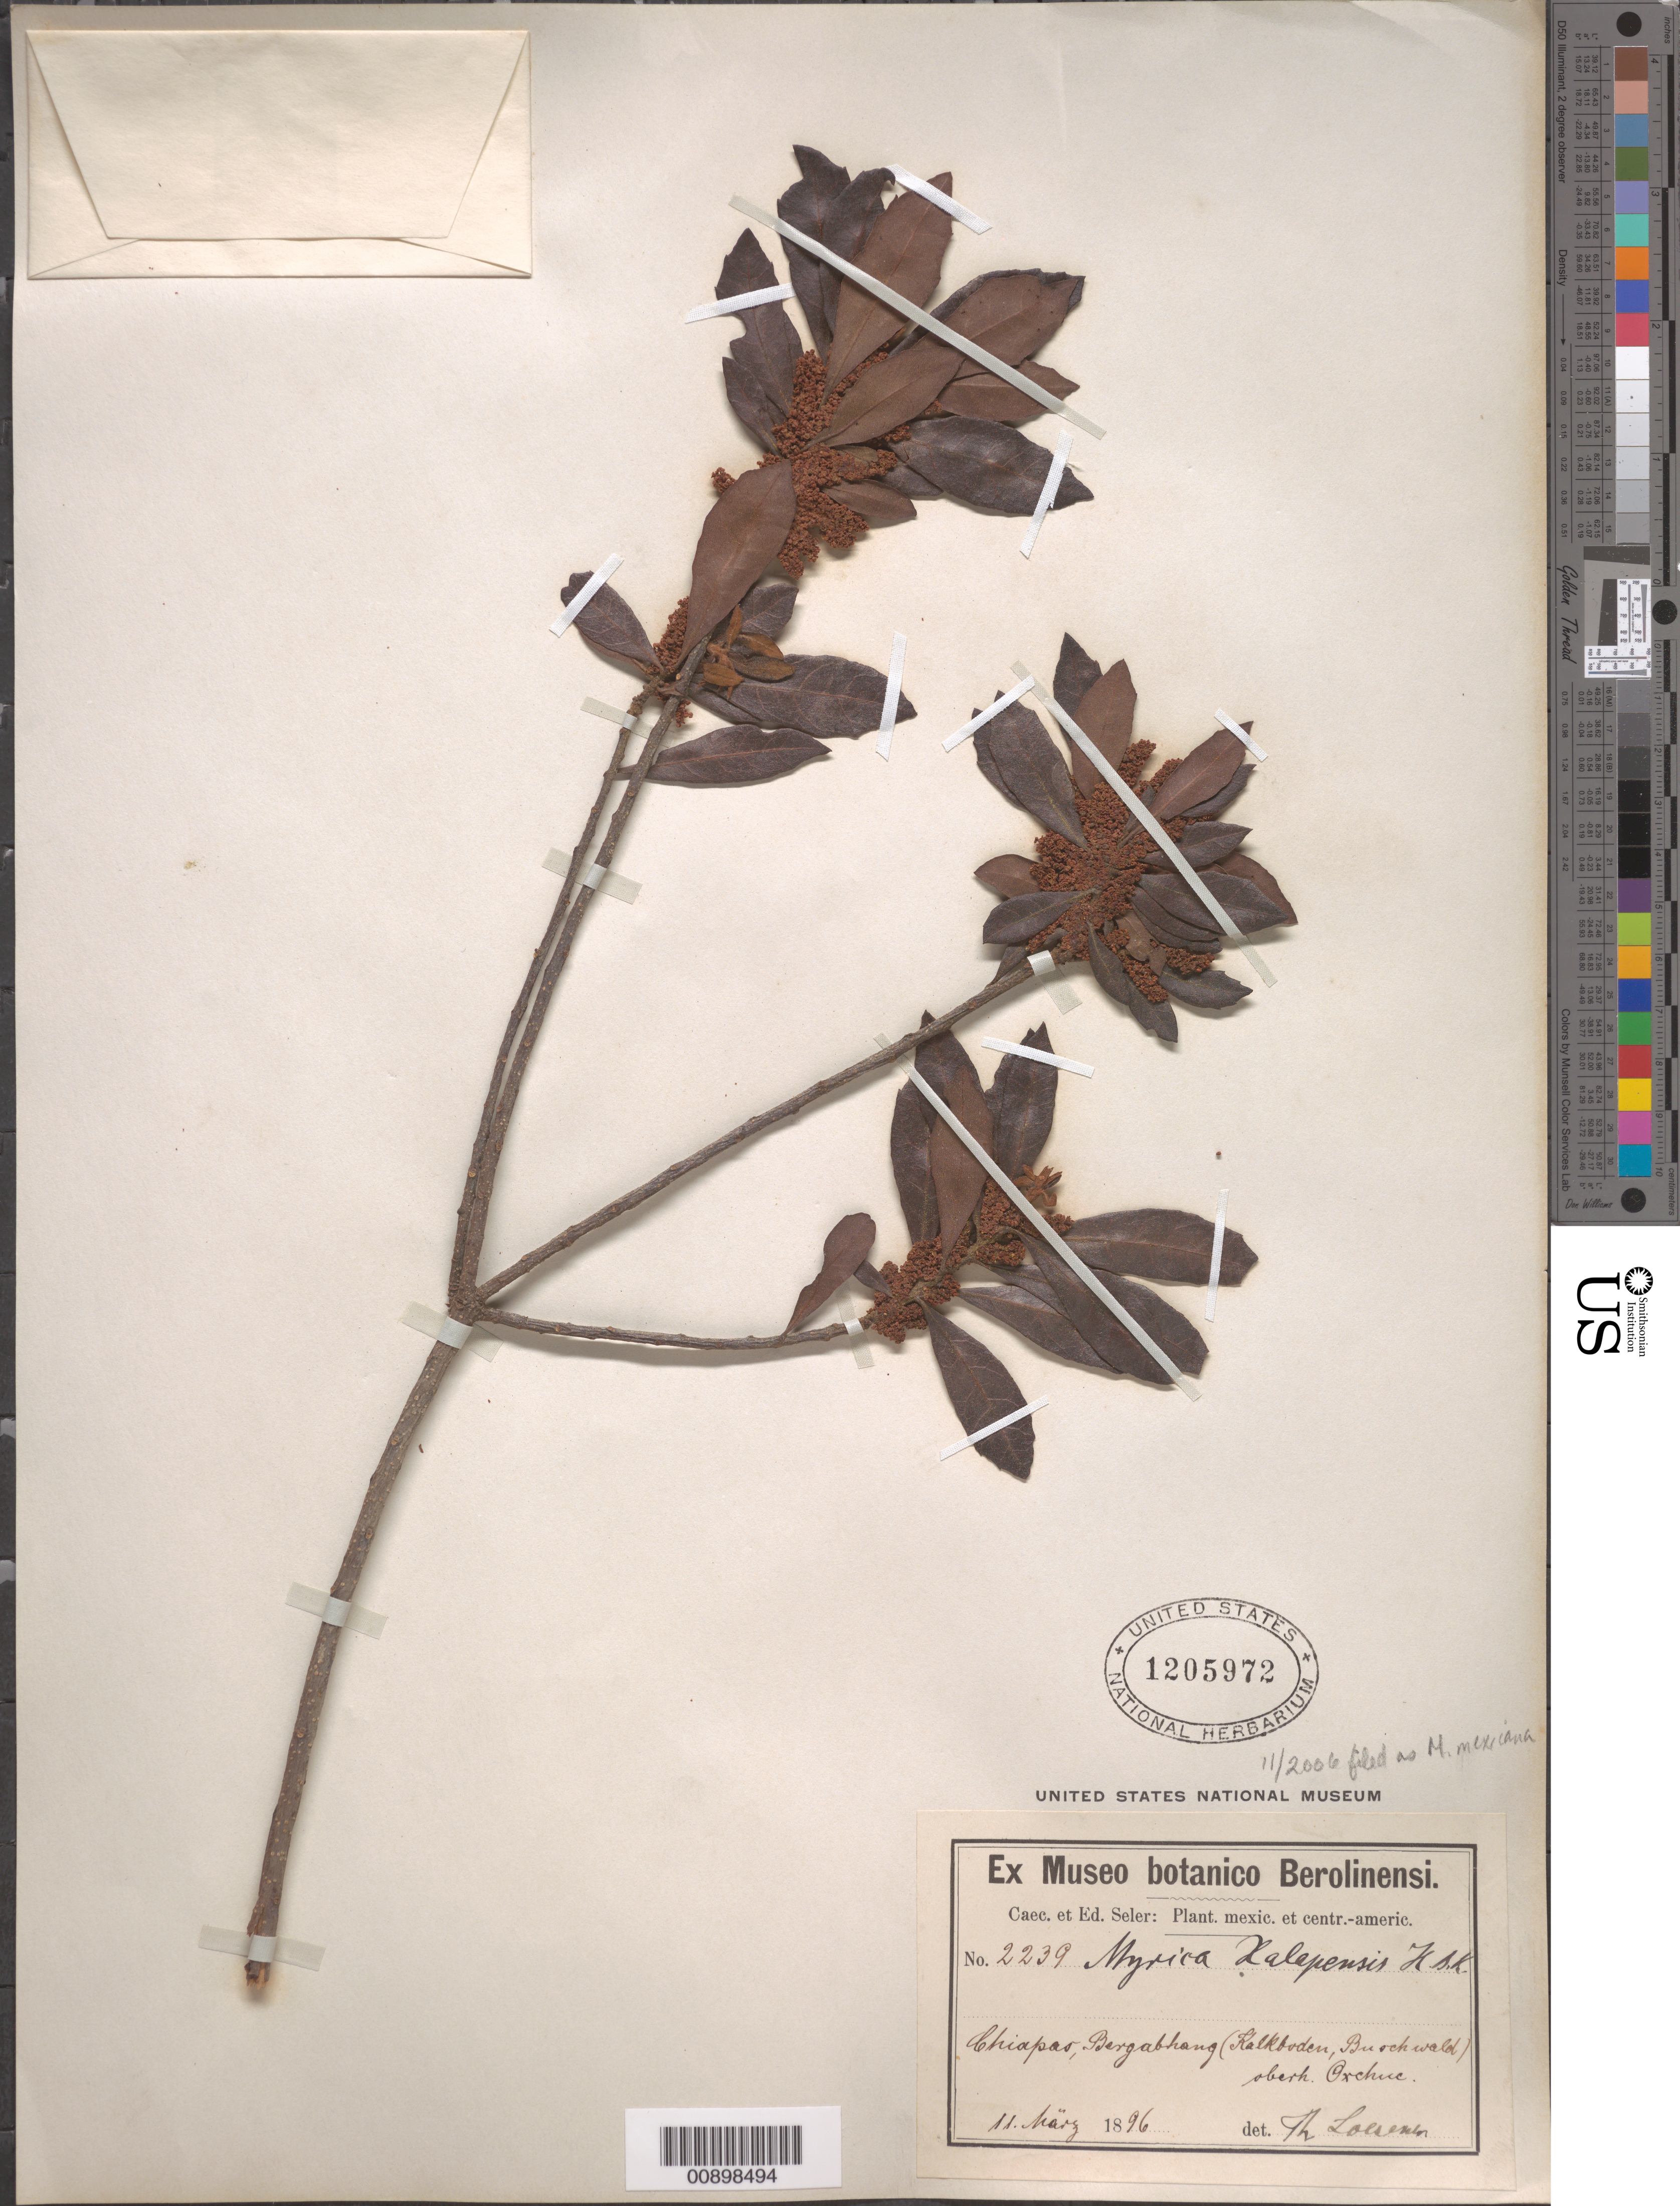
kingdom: Plantae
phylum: Tracheophyta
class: Magnoliopsida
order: Fagales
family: Myricaceae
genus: Myrica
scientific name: Myrica mexicana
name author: Humb. & Bonpl. ex Willd.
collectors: C. Seler & E. G. Seler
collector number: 2239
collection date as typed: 11 Mar 1896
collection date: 1896-03-11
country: Mexico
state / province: Chiapas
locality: Chiapas, oberh. Oxchuc.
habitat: Bergbahn (kalkboden, Busch wald).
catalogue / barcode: US 1205972